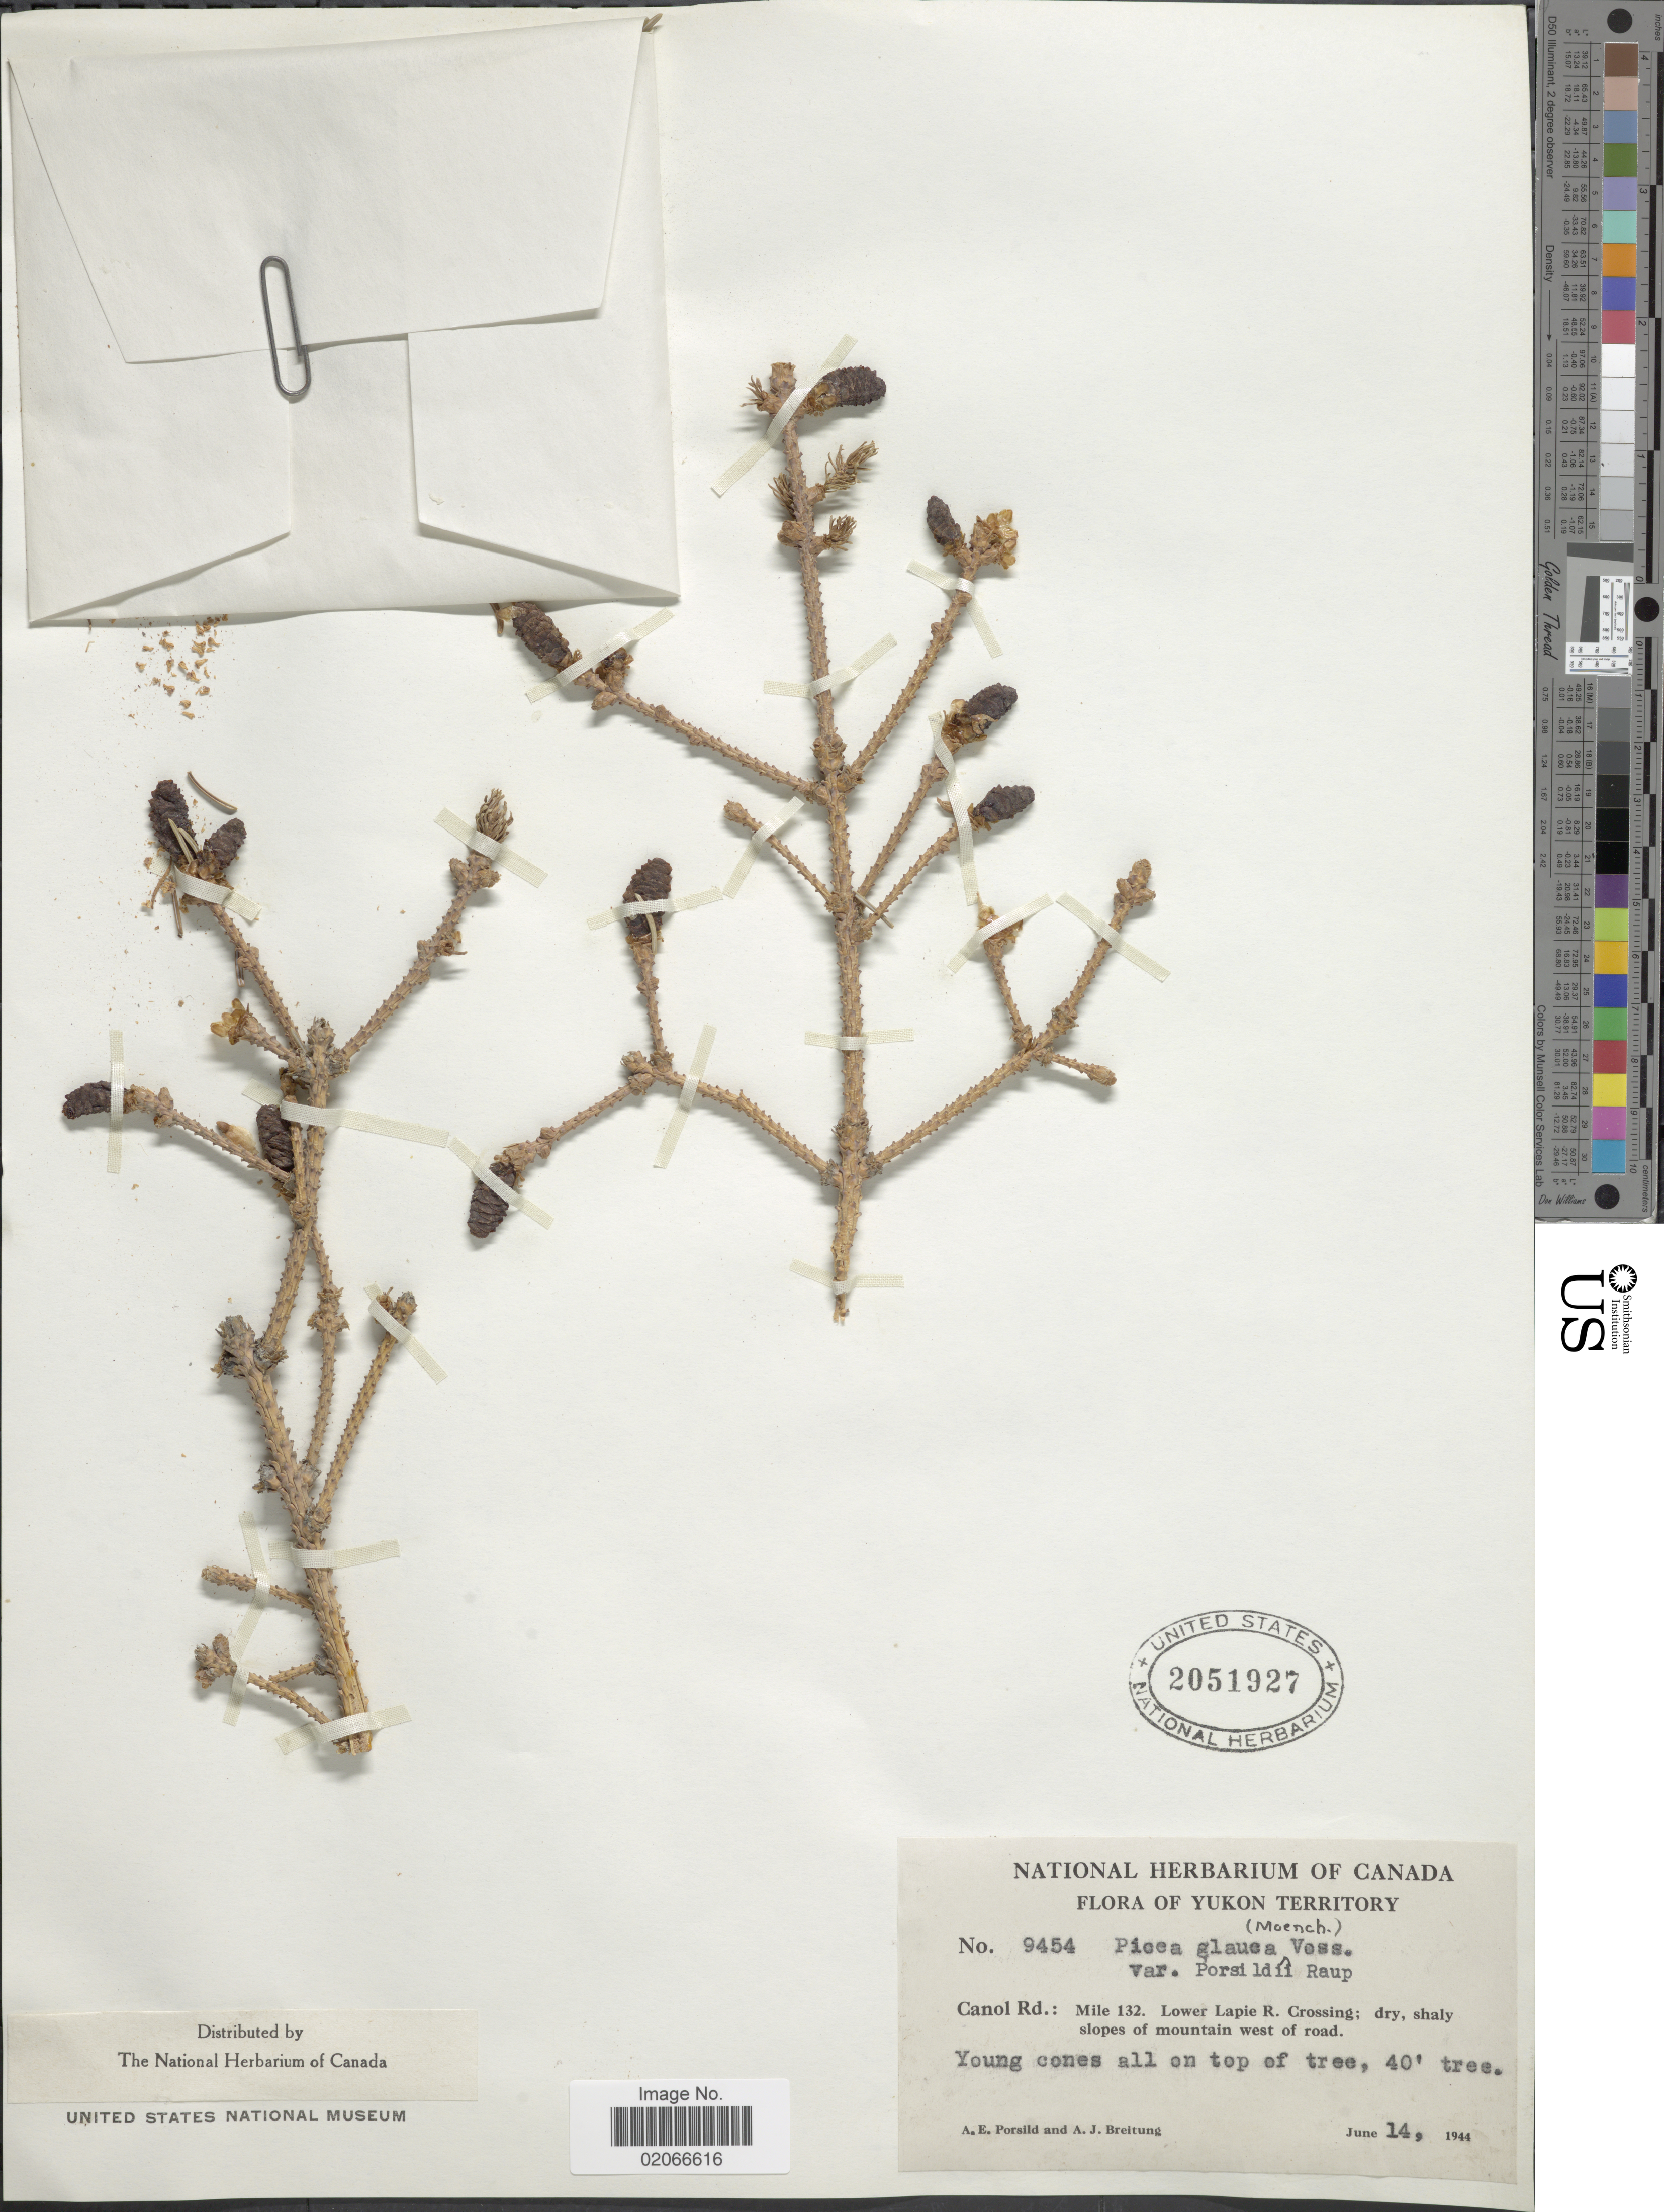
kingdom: Plantae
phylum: Tracheophyta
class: Pinopsida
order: Pinales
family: Pinaceae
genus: Picea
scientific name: Picea glauca var. porsildii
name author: Raup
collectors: A. E. Porsild & A. Breitung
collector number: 9454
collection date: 1944-06-14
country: Canada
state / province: Yukon Territory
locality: Canol Rd: Mile 132, Lower Lapie R. Crossing: dry. shaly slopes of mountain west of road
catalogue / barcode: US 2051927